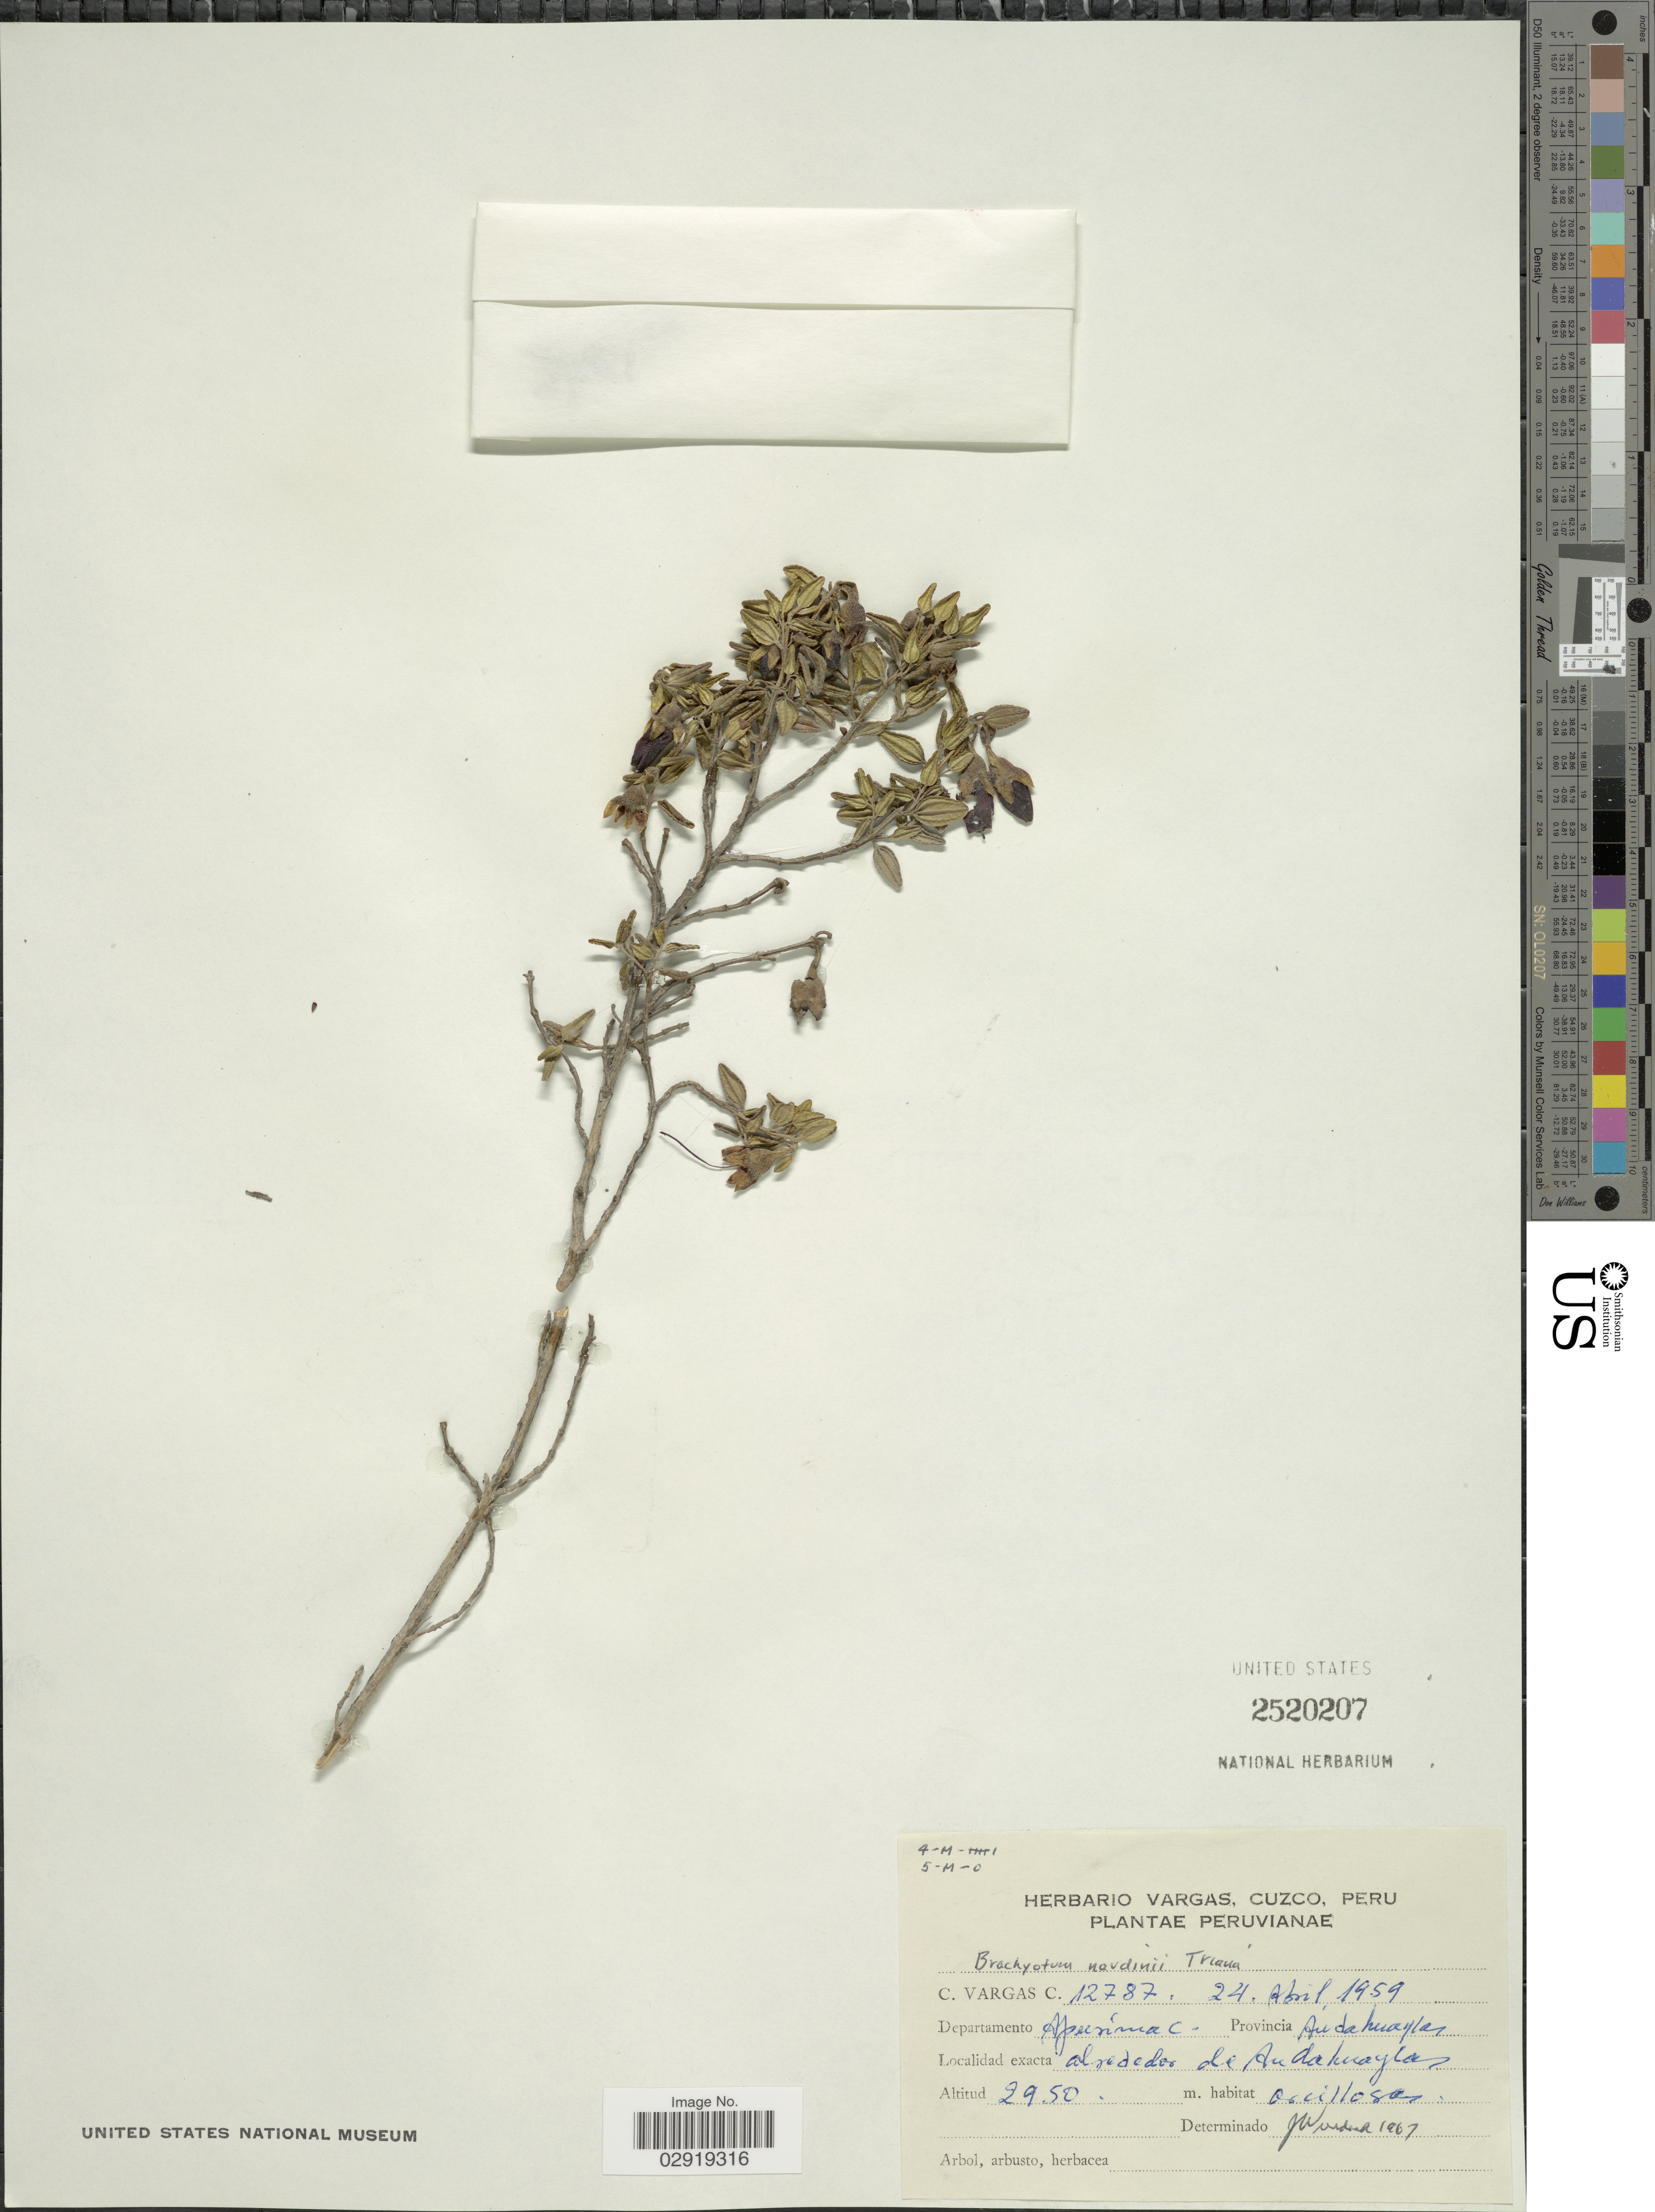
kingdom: Plantae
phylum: Tracheophyta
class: Magnoliopsida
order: Myrtales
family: Melastomataceae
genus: Brachyotum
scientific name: Brachyotum naudinii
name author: Triana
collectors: C. Vargas Calderón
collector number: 12787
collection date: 1959-04-24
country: Peru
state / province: Apurímac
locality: Departamento Apurimac. Provincia Andahuaylas. Alrededor de Andahuaylas.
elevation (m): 2950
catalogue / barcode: US 2520207